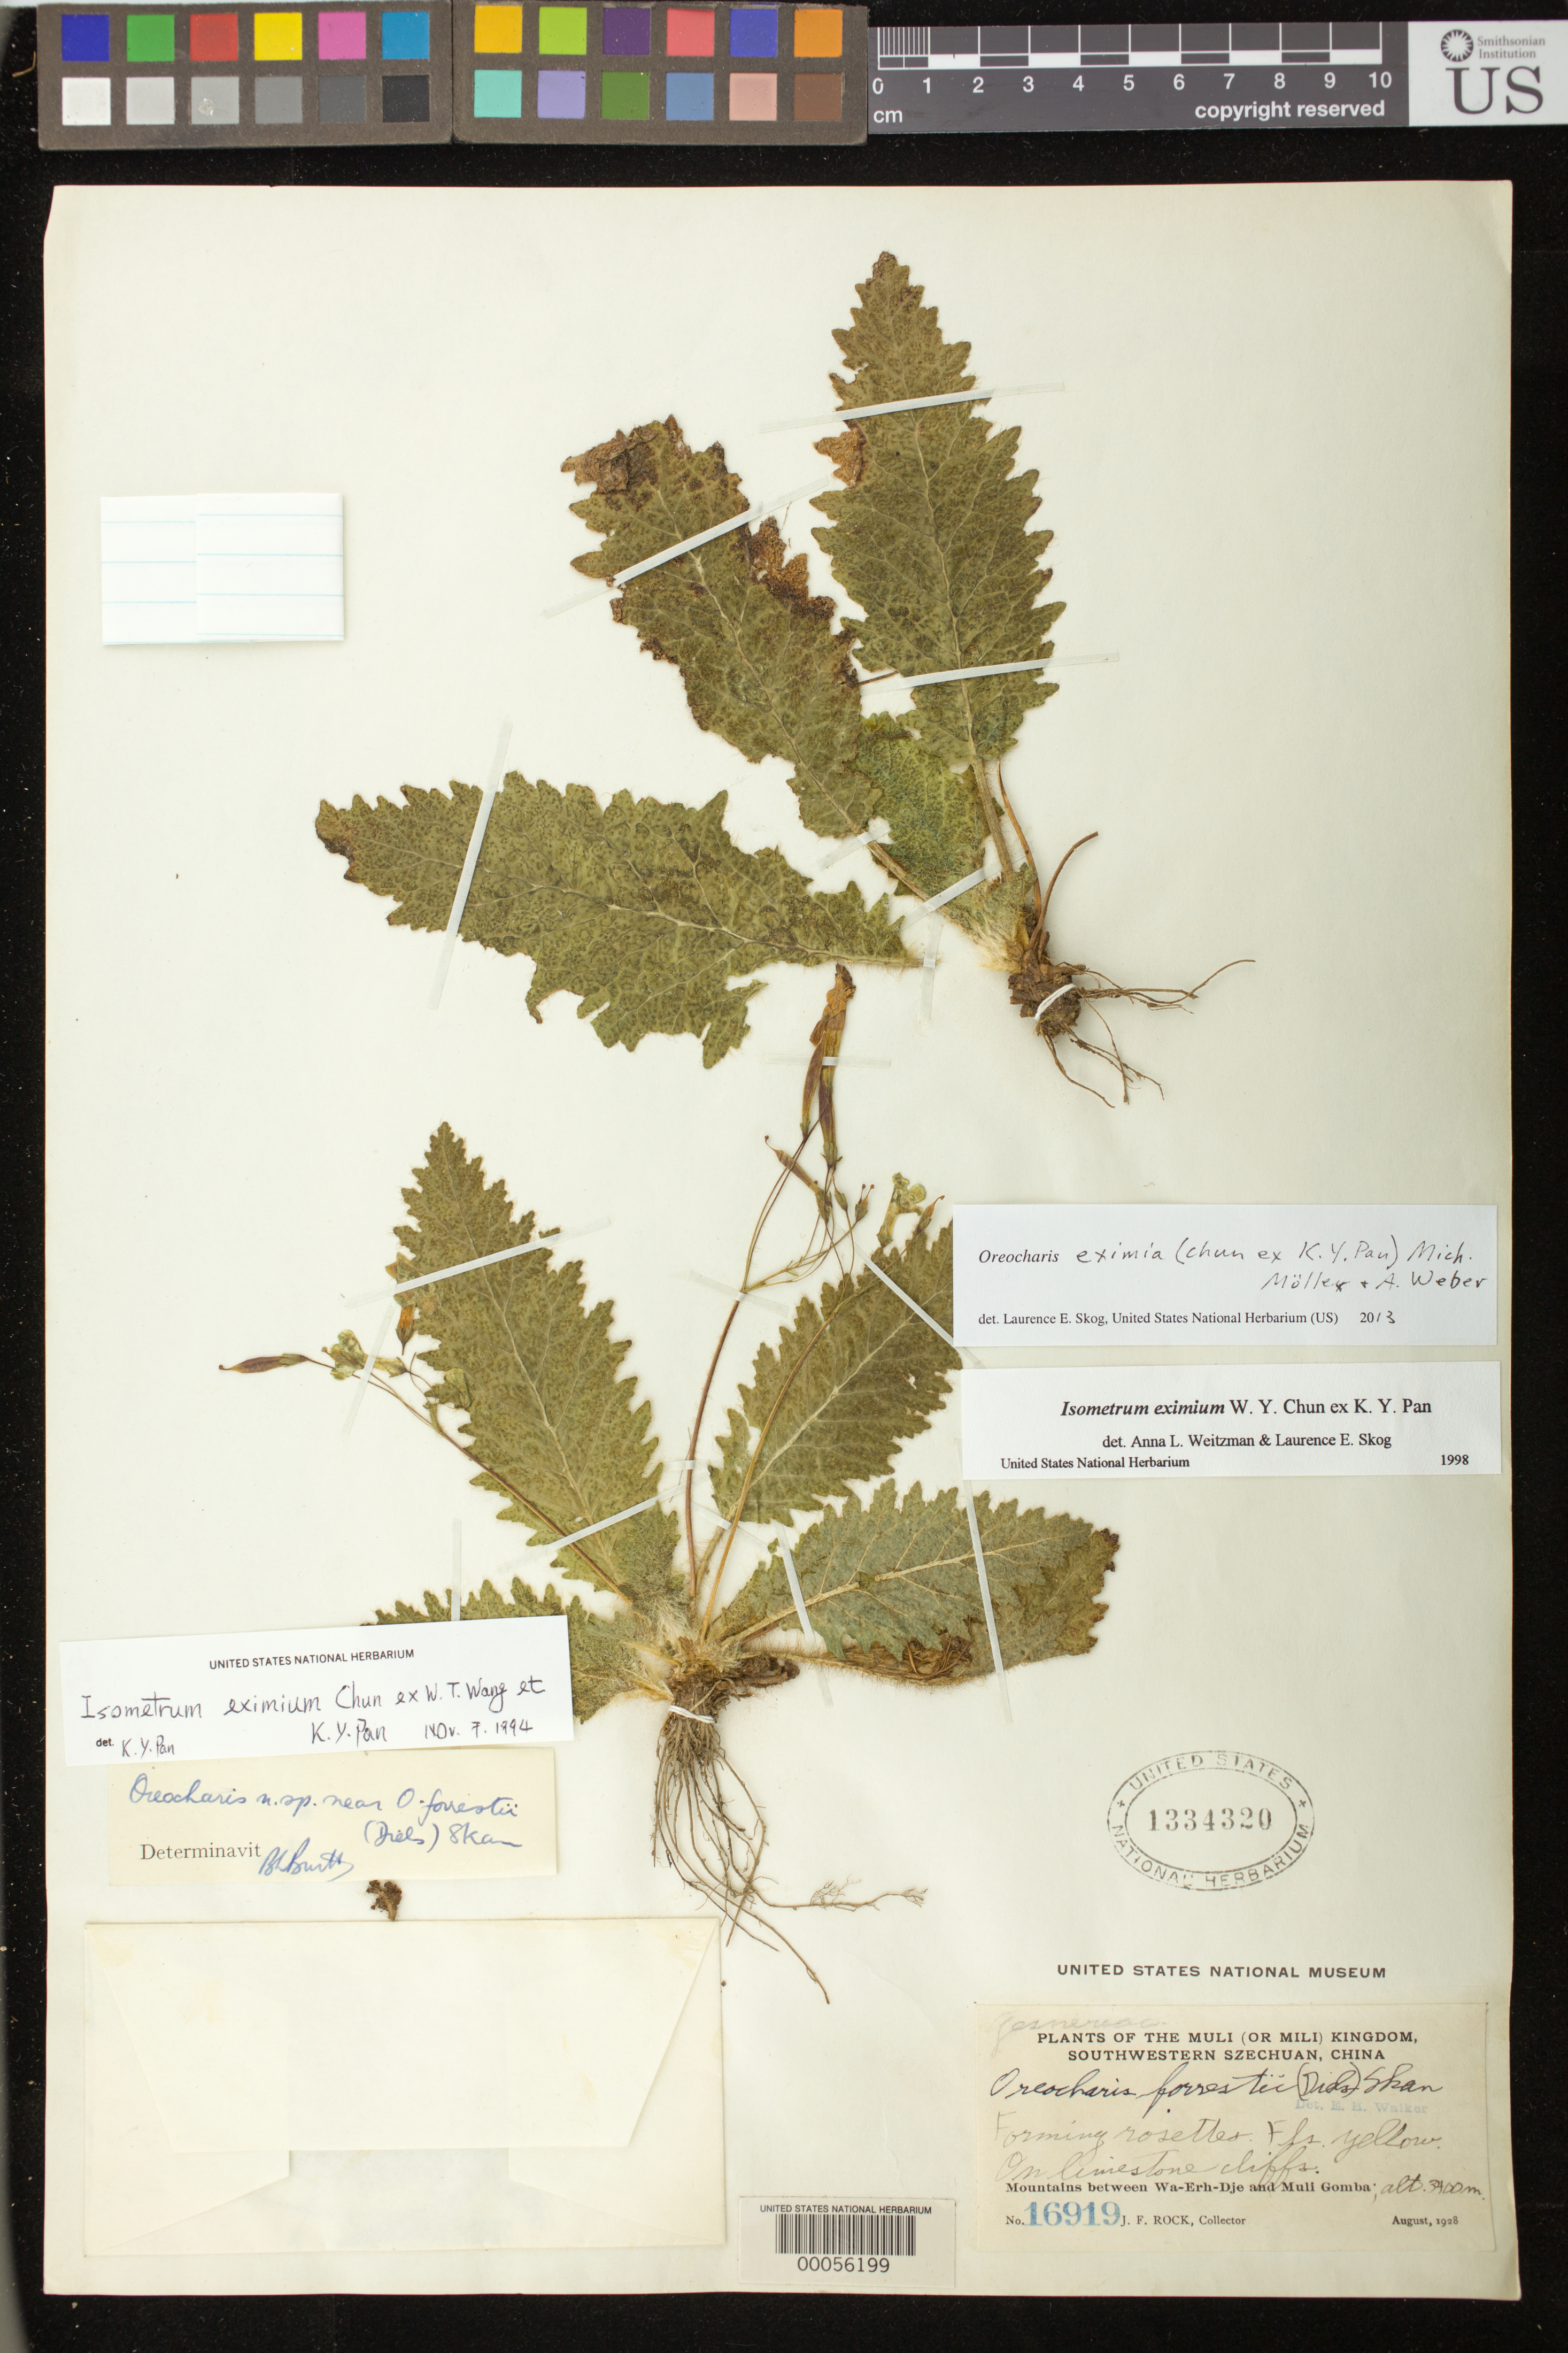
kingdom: Plantae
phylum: Tracheophyta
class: Magnoliopsida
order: Lamiales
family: Gesneriaceae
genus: Oreocharis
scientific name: Oreocharis eximia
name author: (Chun ex K.Y. Pan) Mich. Möller & A. Weber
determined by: Skog, Laurence E.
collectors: J. F. Rock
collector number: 16919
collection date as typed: Aug 1928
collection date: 1928-08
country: China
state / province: Sichuan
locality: Mountains between wa-erh-dje and muli gamba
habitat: Limestone cliffs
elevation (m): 3400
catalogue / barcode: US 1334320